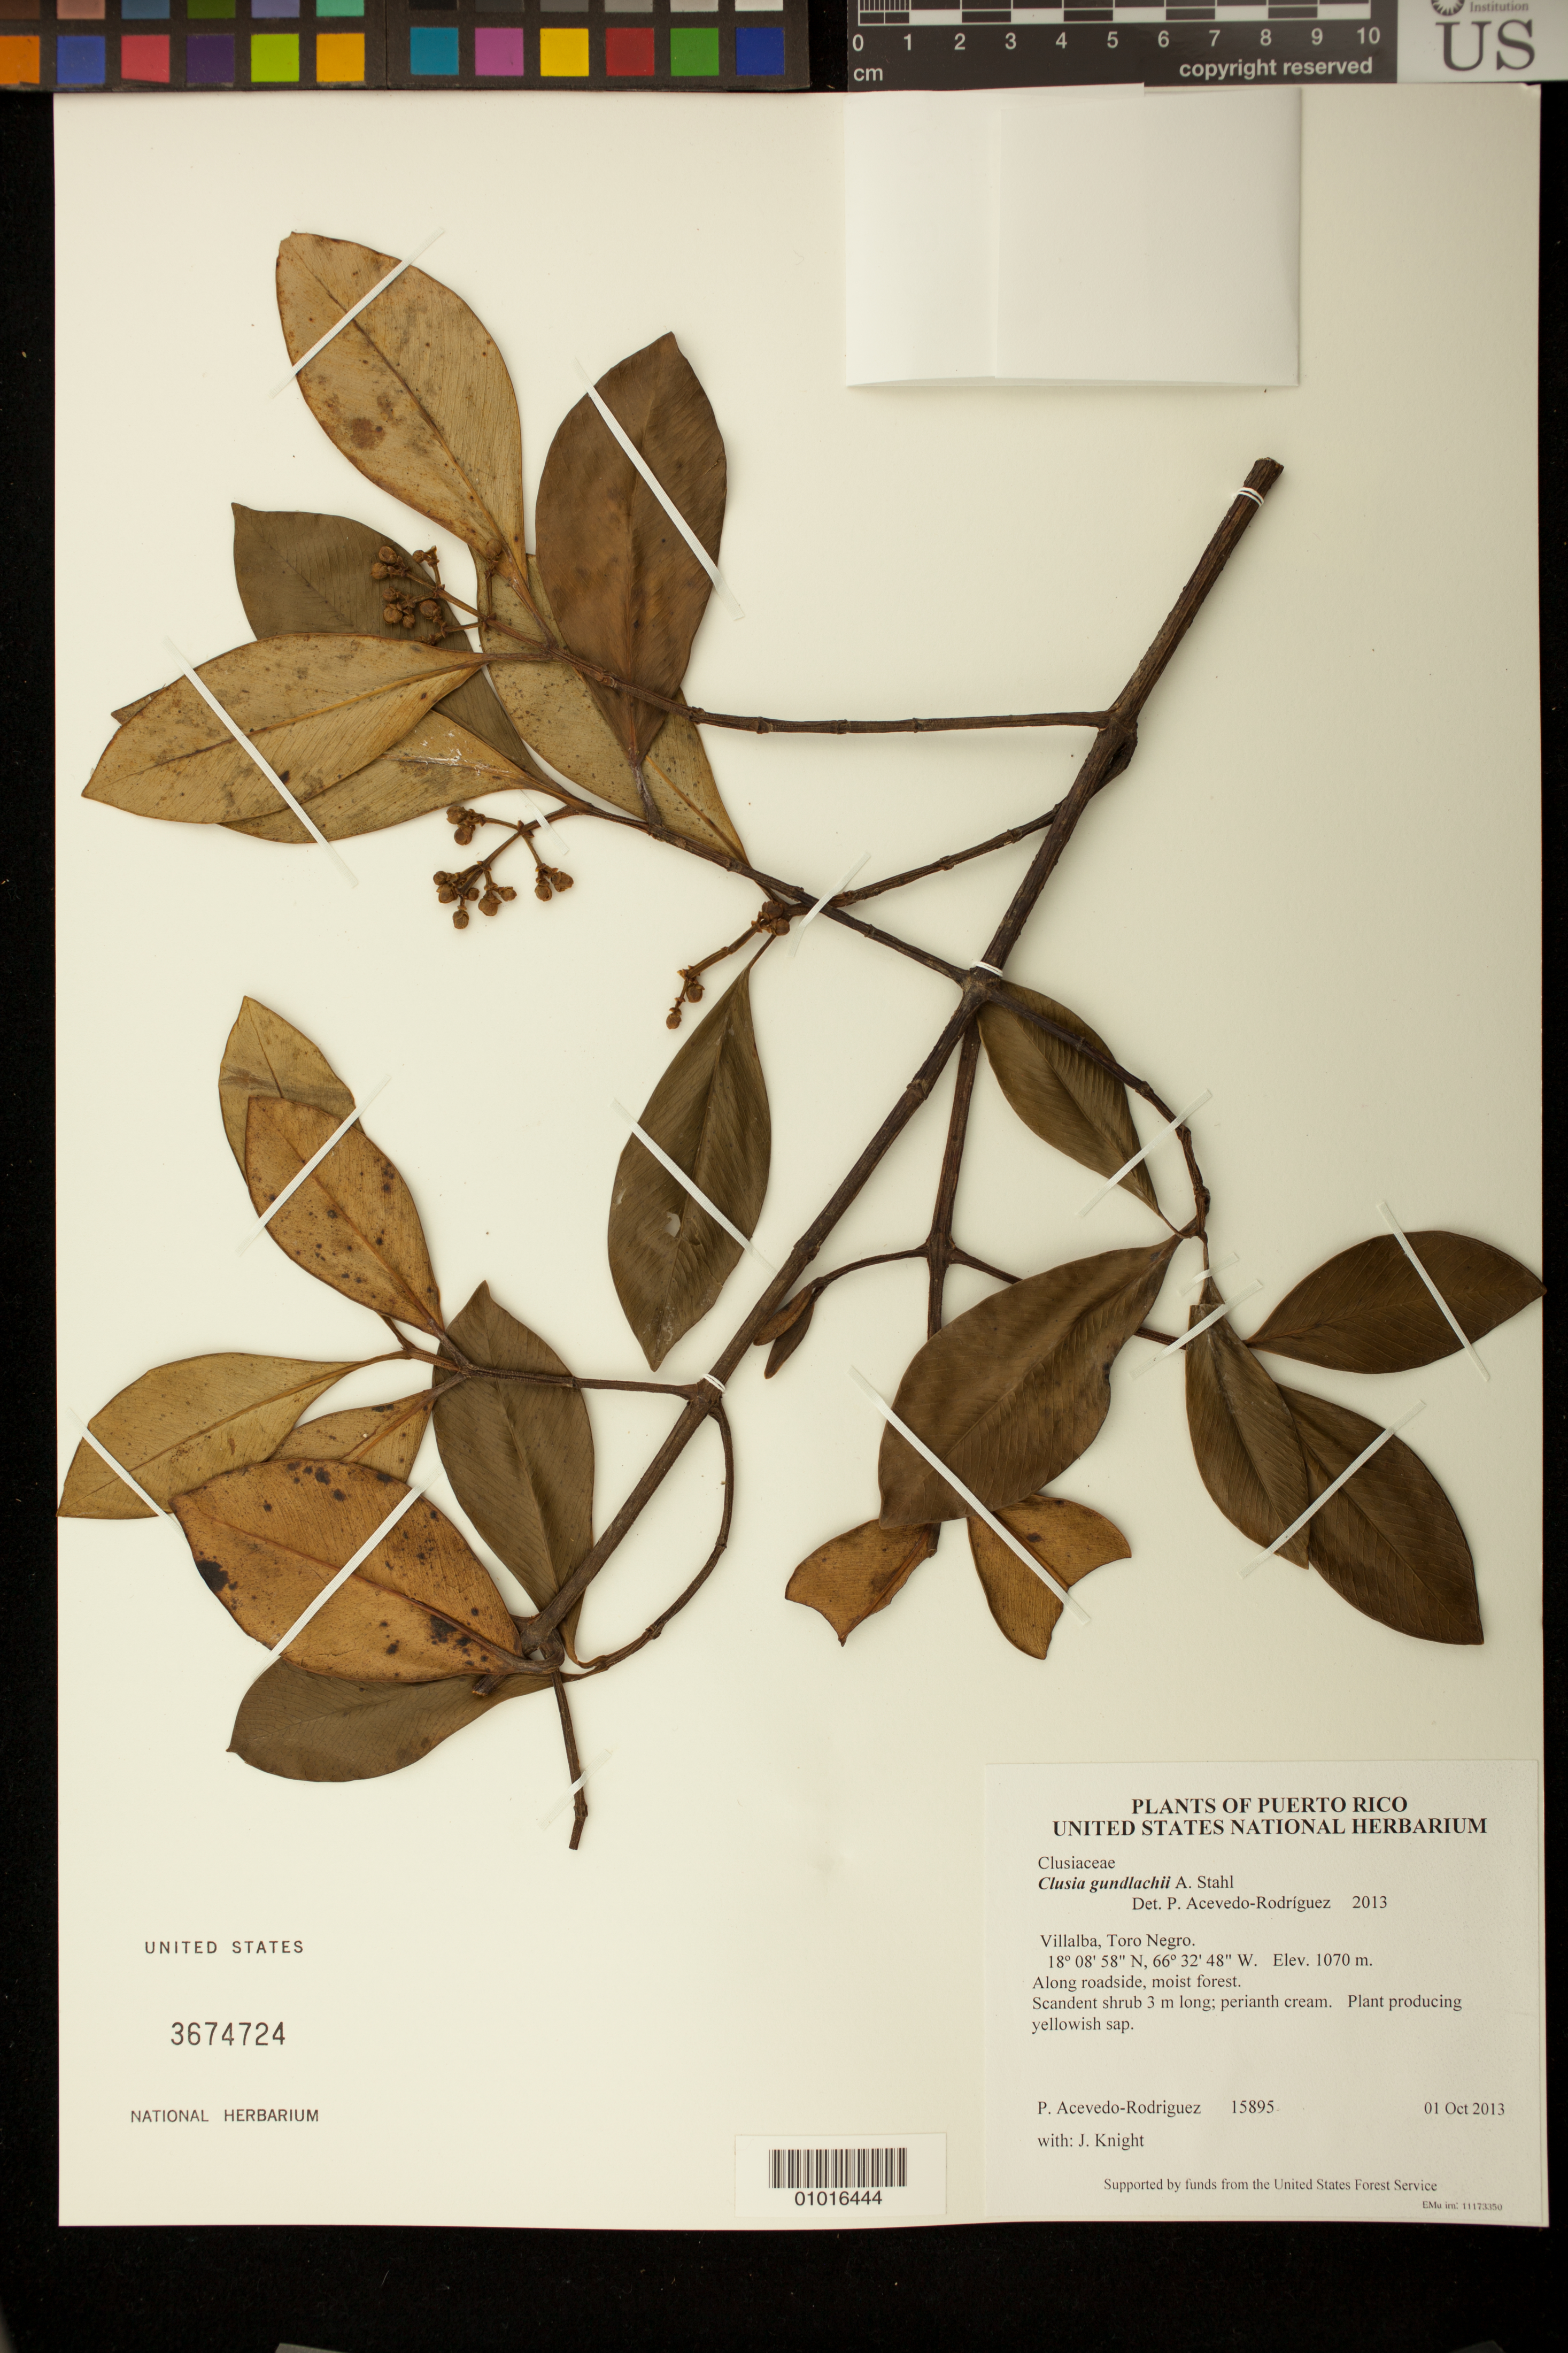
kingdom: Plantae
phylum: Tracheophyta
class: Magnoliopsida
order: Malpighiales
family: Clusiaceae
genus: Clusia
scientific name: Clusia gundlachii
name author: A. Stahl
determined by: Acevedo-Rodríguez, P., (BOT), Smithsonian Institution - National Museum of Natural History (UNITED STATES)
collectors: P. Acevedo-Rodr. & J. Knight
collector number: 15895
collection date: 2013-10-01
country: Puerto Rico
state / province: Villalba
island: Puerto Rico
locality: Toro Negro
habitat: Along roadside, moist forest.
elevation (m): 1070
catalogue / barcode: US 3674724